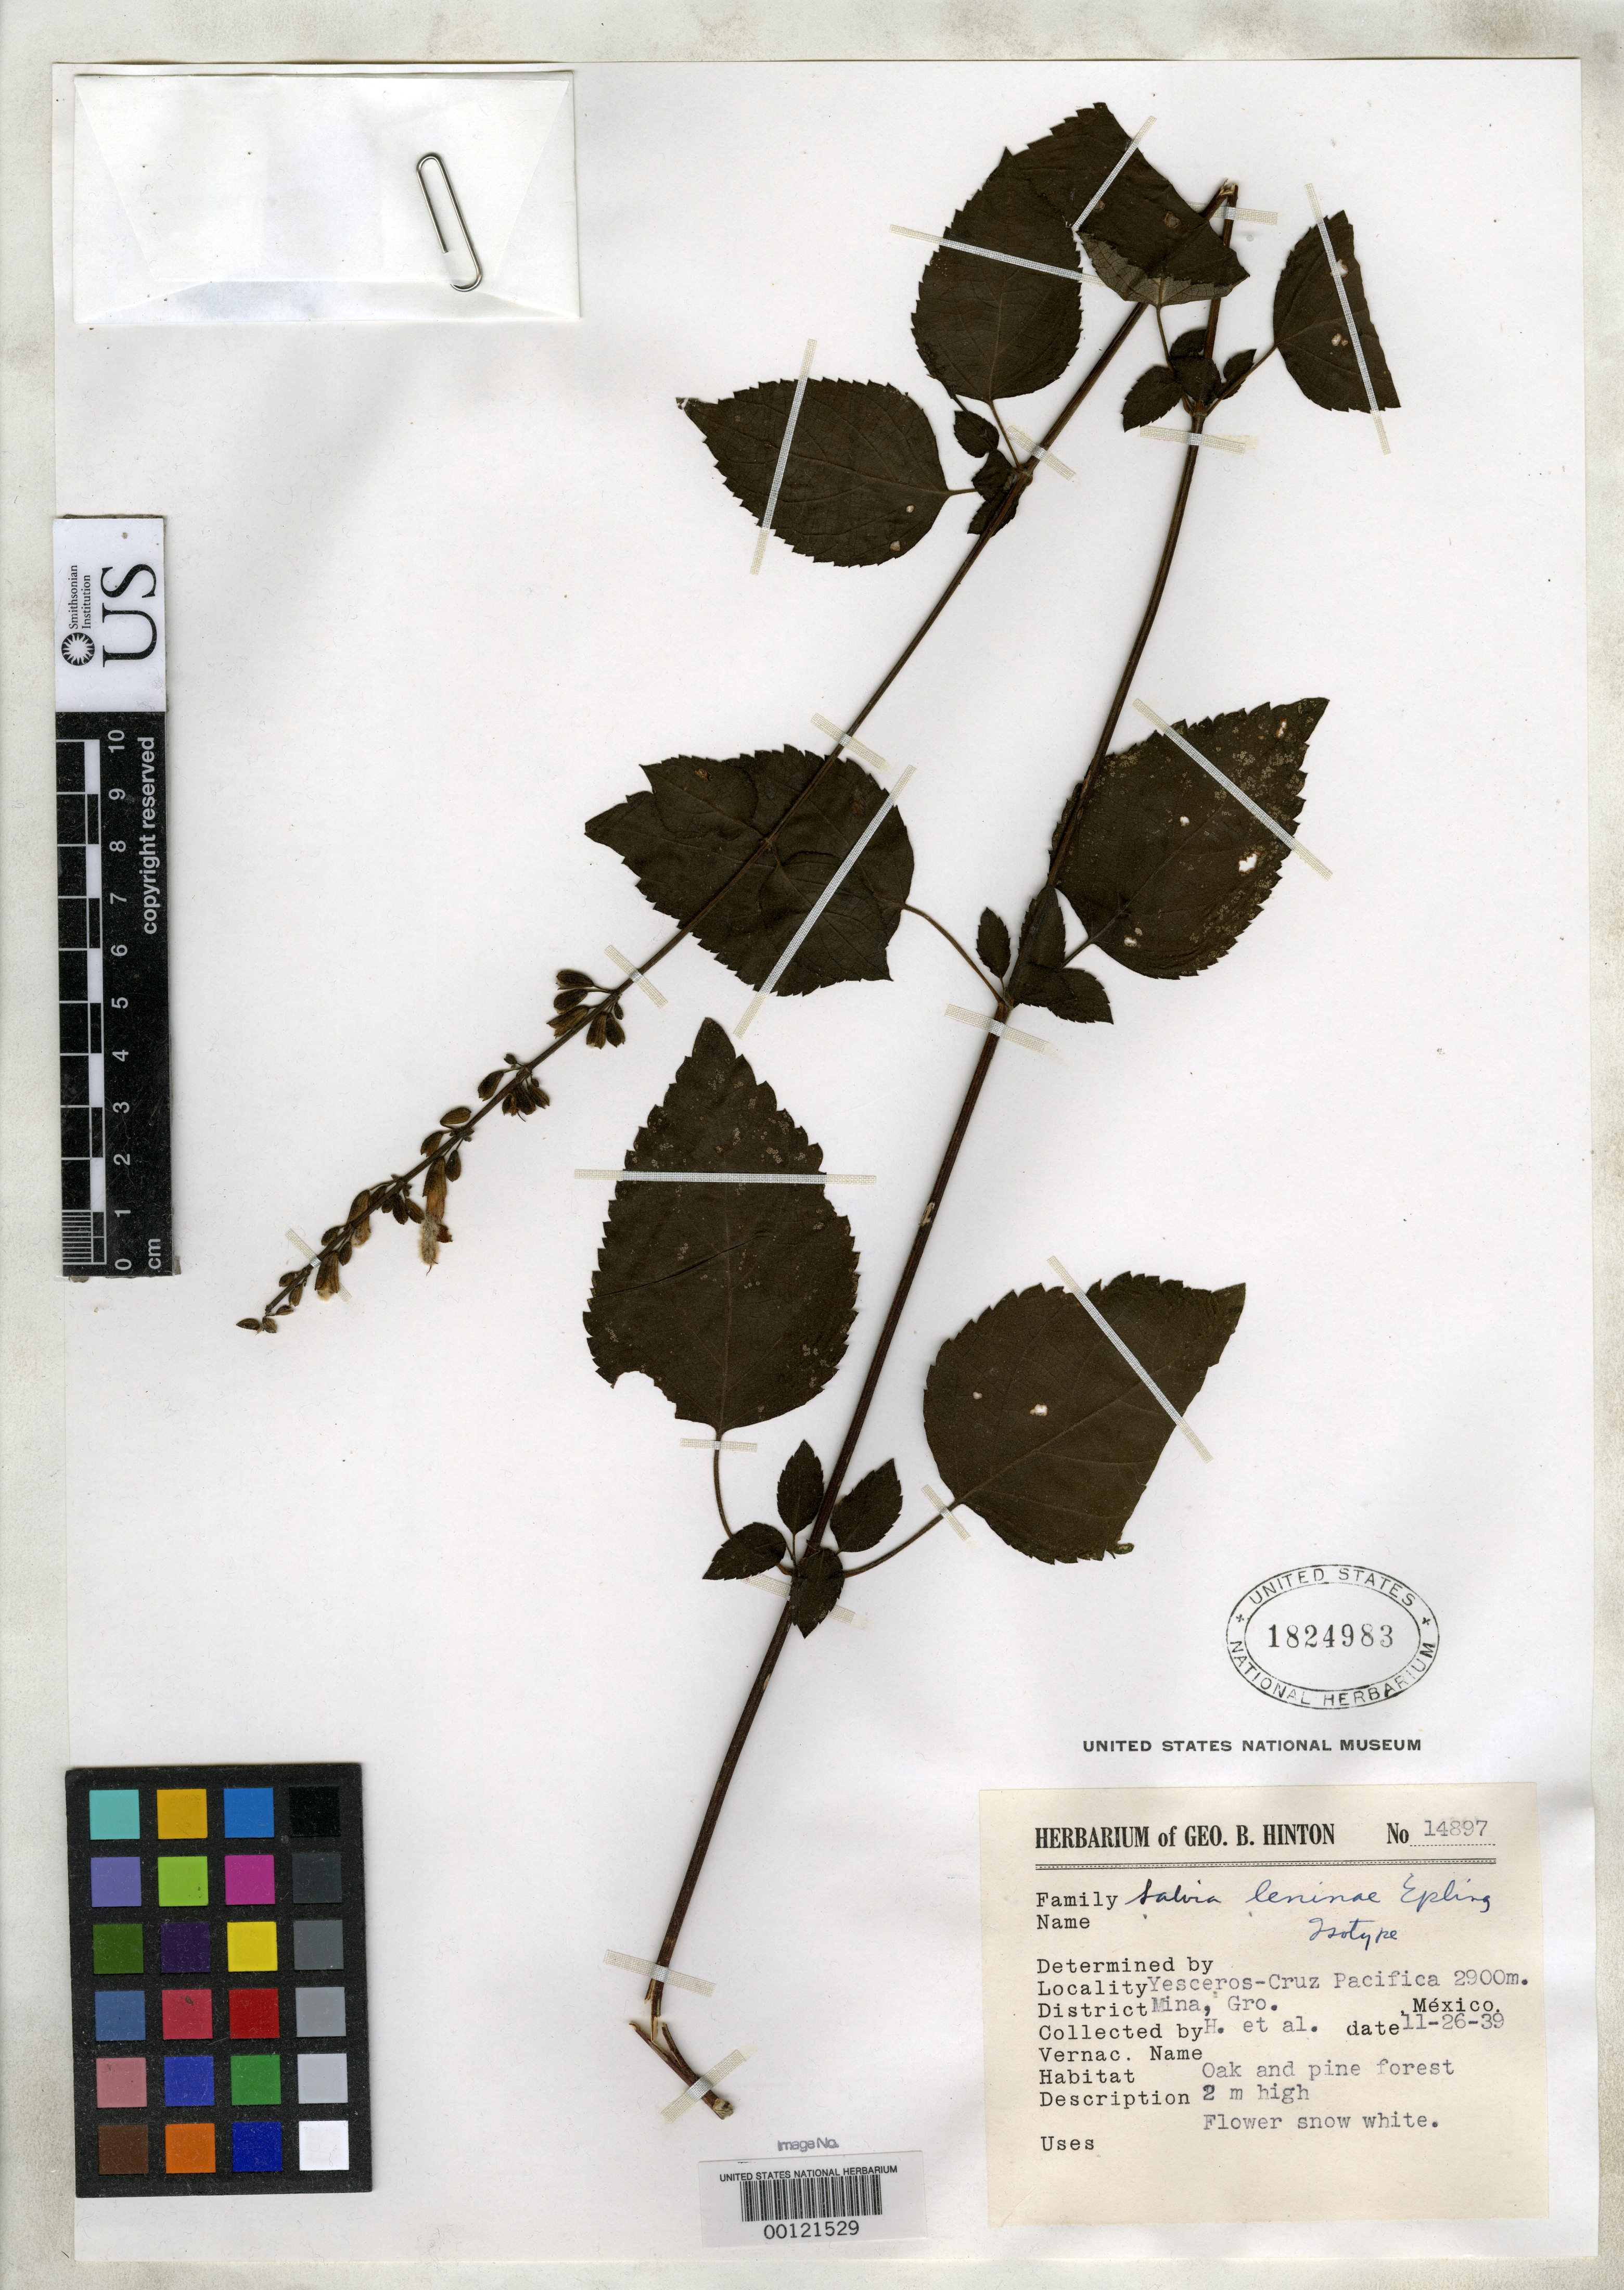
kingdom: Plantae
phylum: Tracheophyta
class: Magnoliopsida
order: Lamiales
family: Lamiaceae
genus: Salvia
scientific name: Salvia leninae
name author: Epling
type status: Isotype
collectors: G. B. Hinton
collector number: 14897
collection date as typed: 26 Nov 1939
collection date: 1939-11-26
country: Mexico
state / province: Guerrero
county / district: Mina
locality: Yesceros - Cruz Pacifica.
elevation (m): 2900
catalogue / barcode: US 1824983